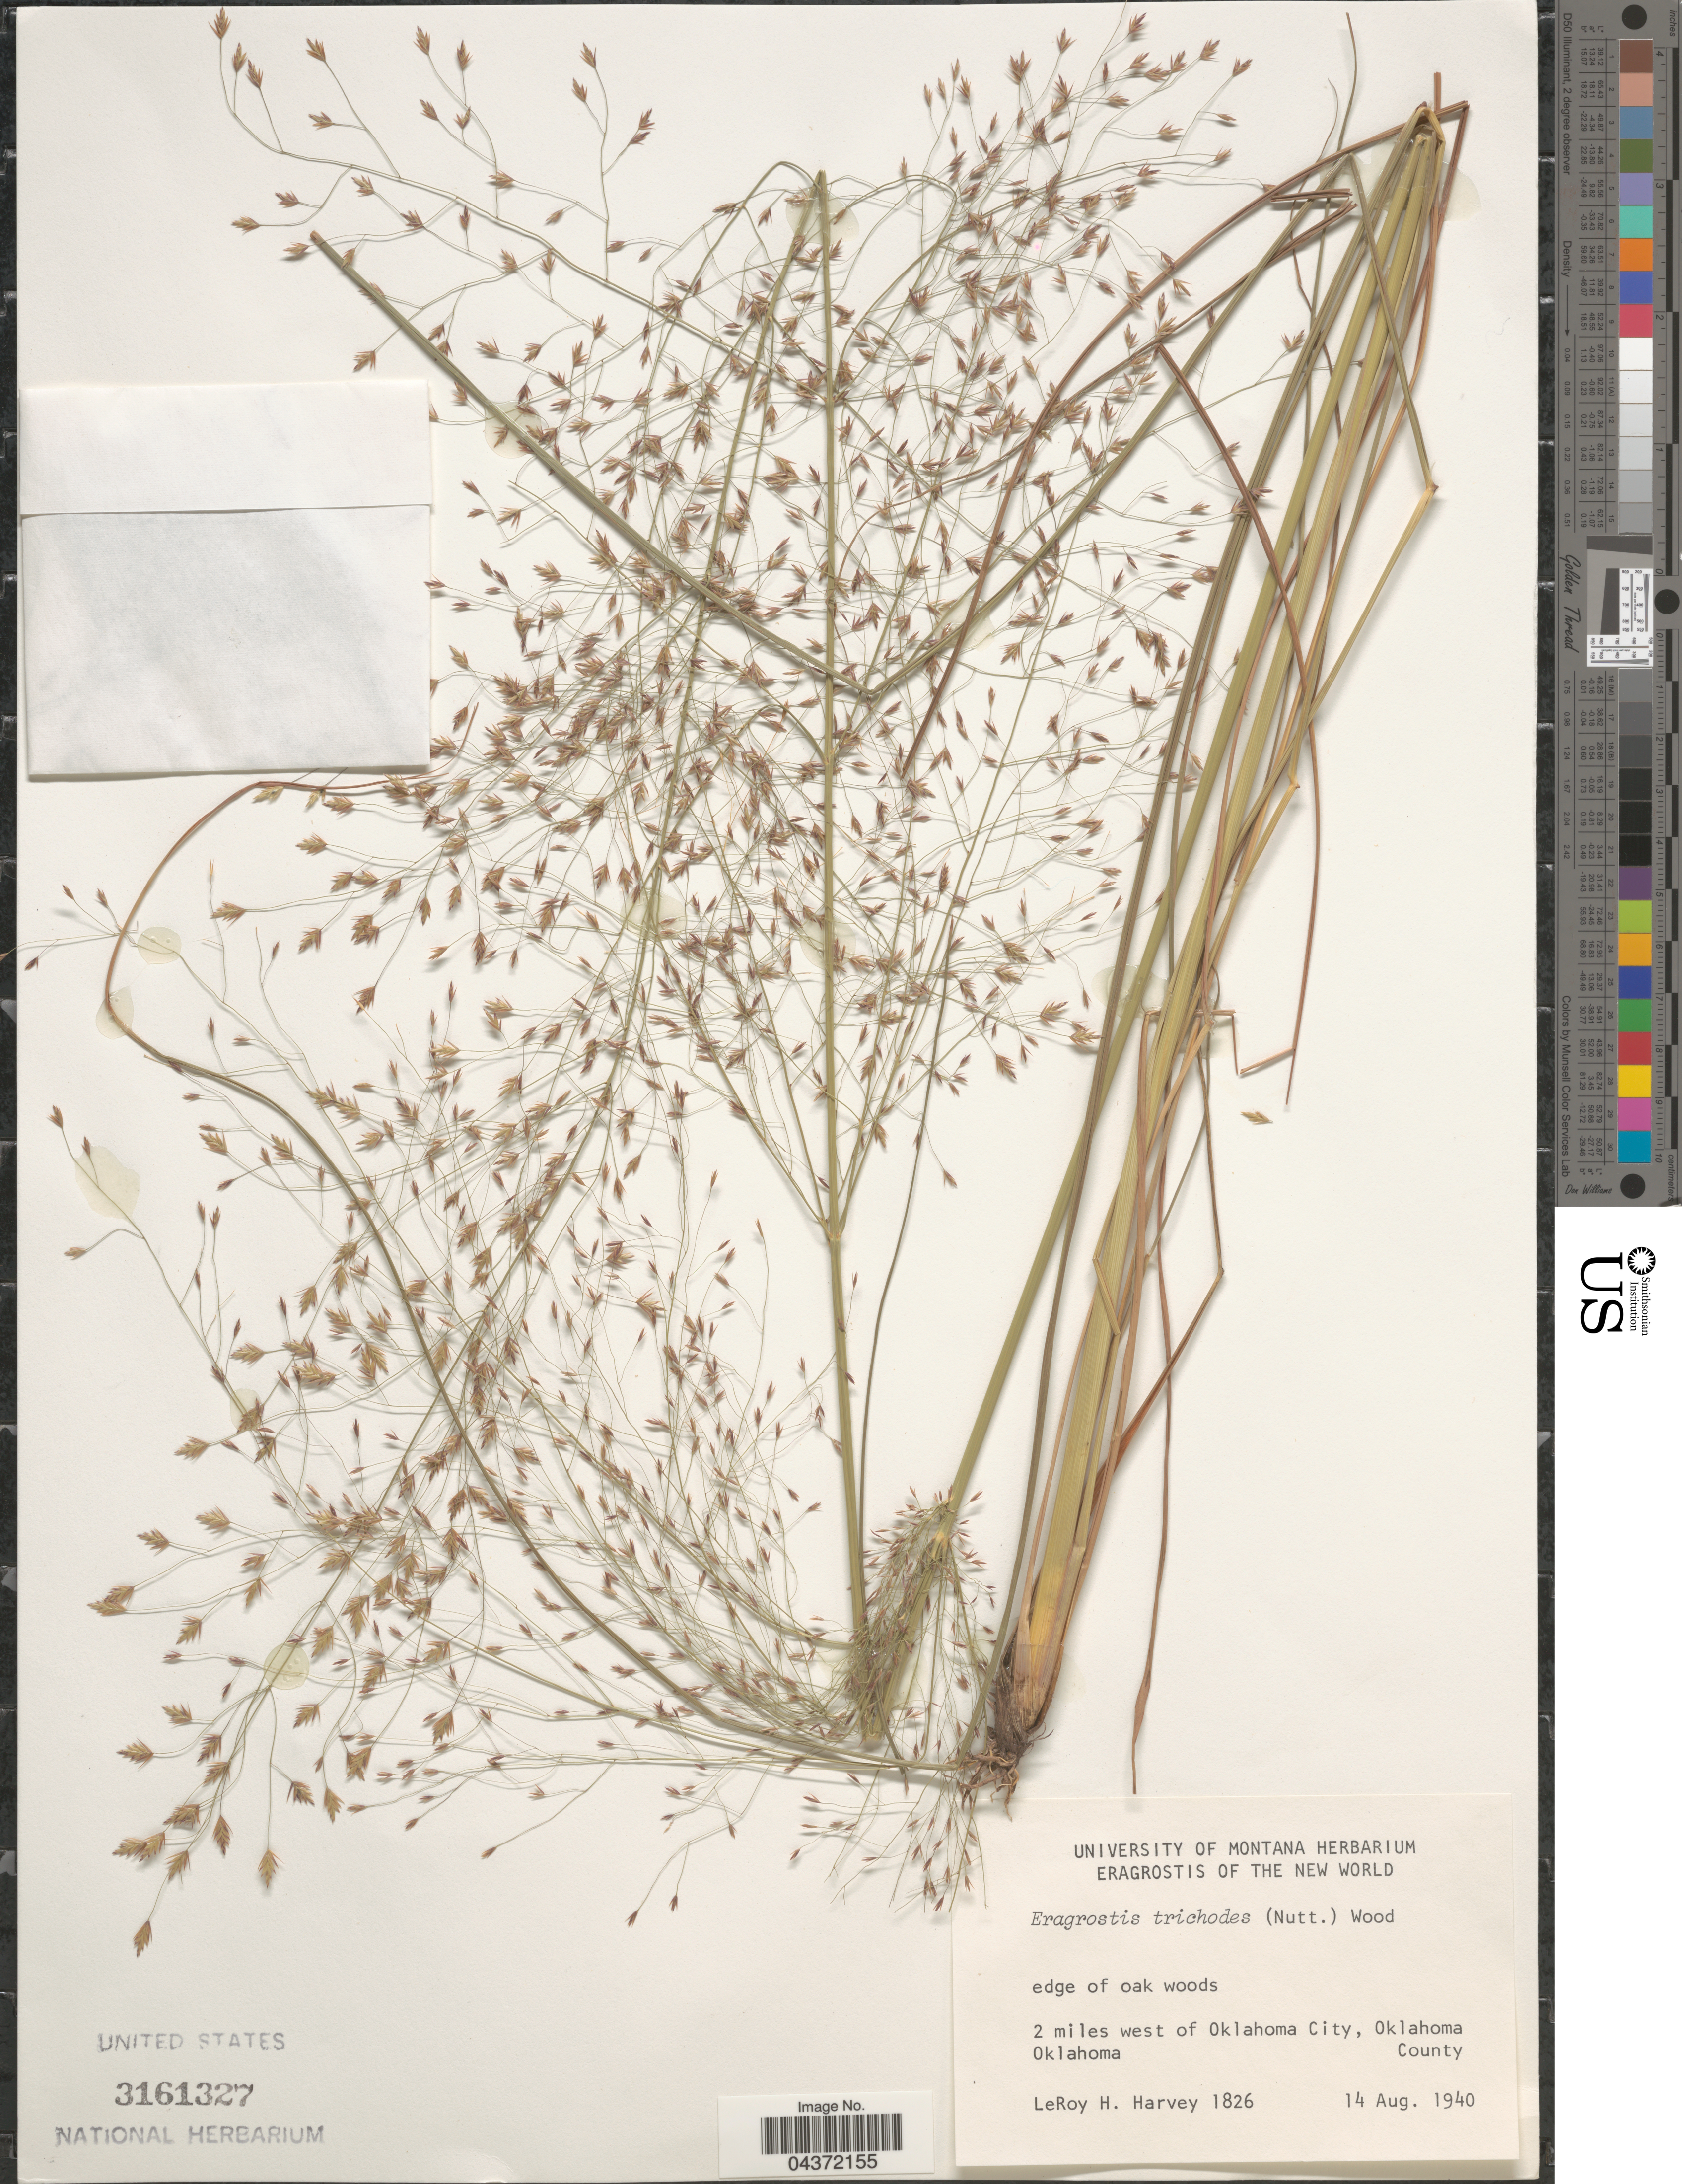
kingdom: Plantae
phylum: Tracheophyta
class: Liliopsida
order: Poales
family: Poaceae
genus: Eragrostis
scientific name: Eragrostis trichodes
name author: (Nutt.) Alph. Wood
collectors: L. H. Harvey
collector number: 1826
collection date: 1940-08-14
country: United States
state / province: Oklahoma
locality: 2 miles west of Oklahoma City, Oklahoma County.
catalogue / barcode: US 3161327